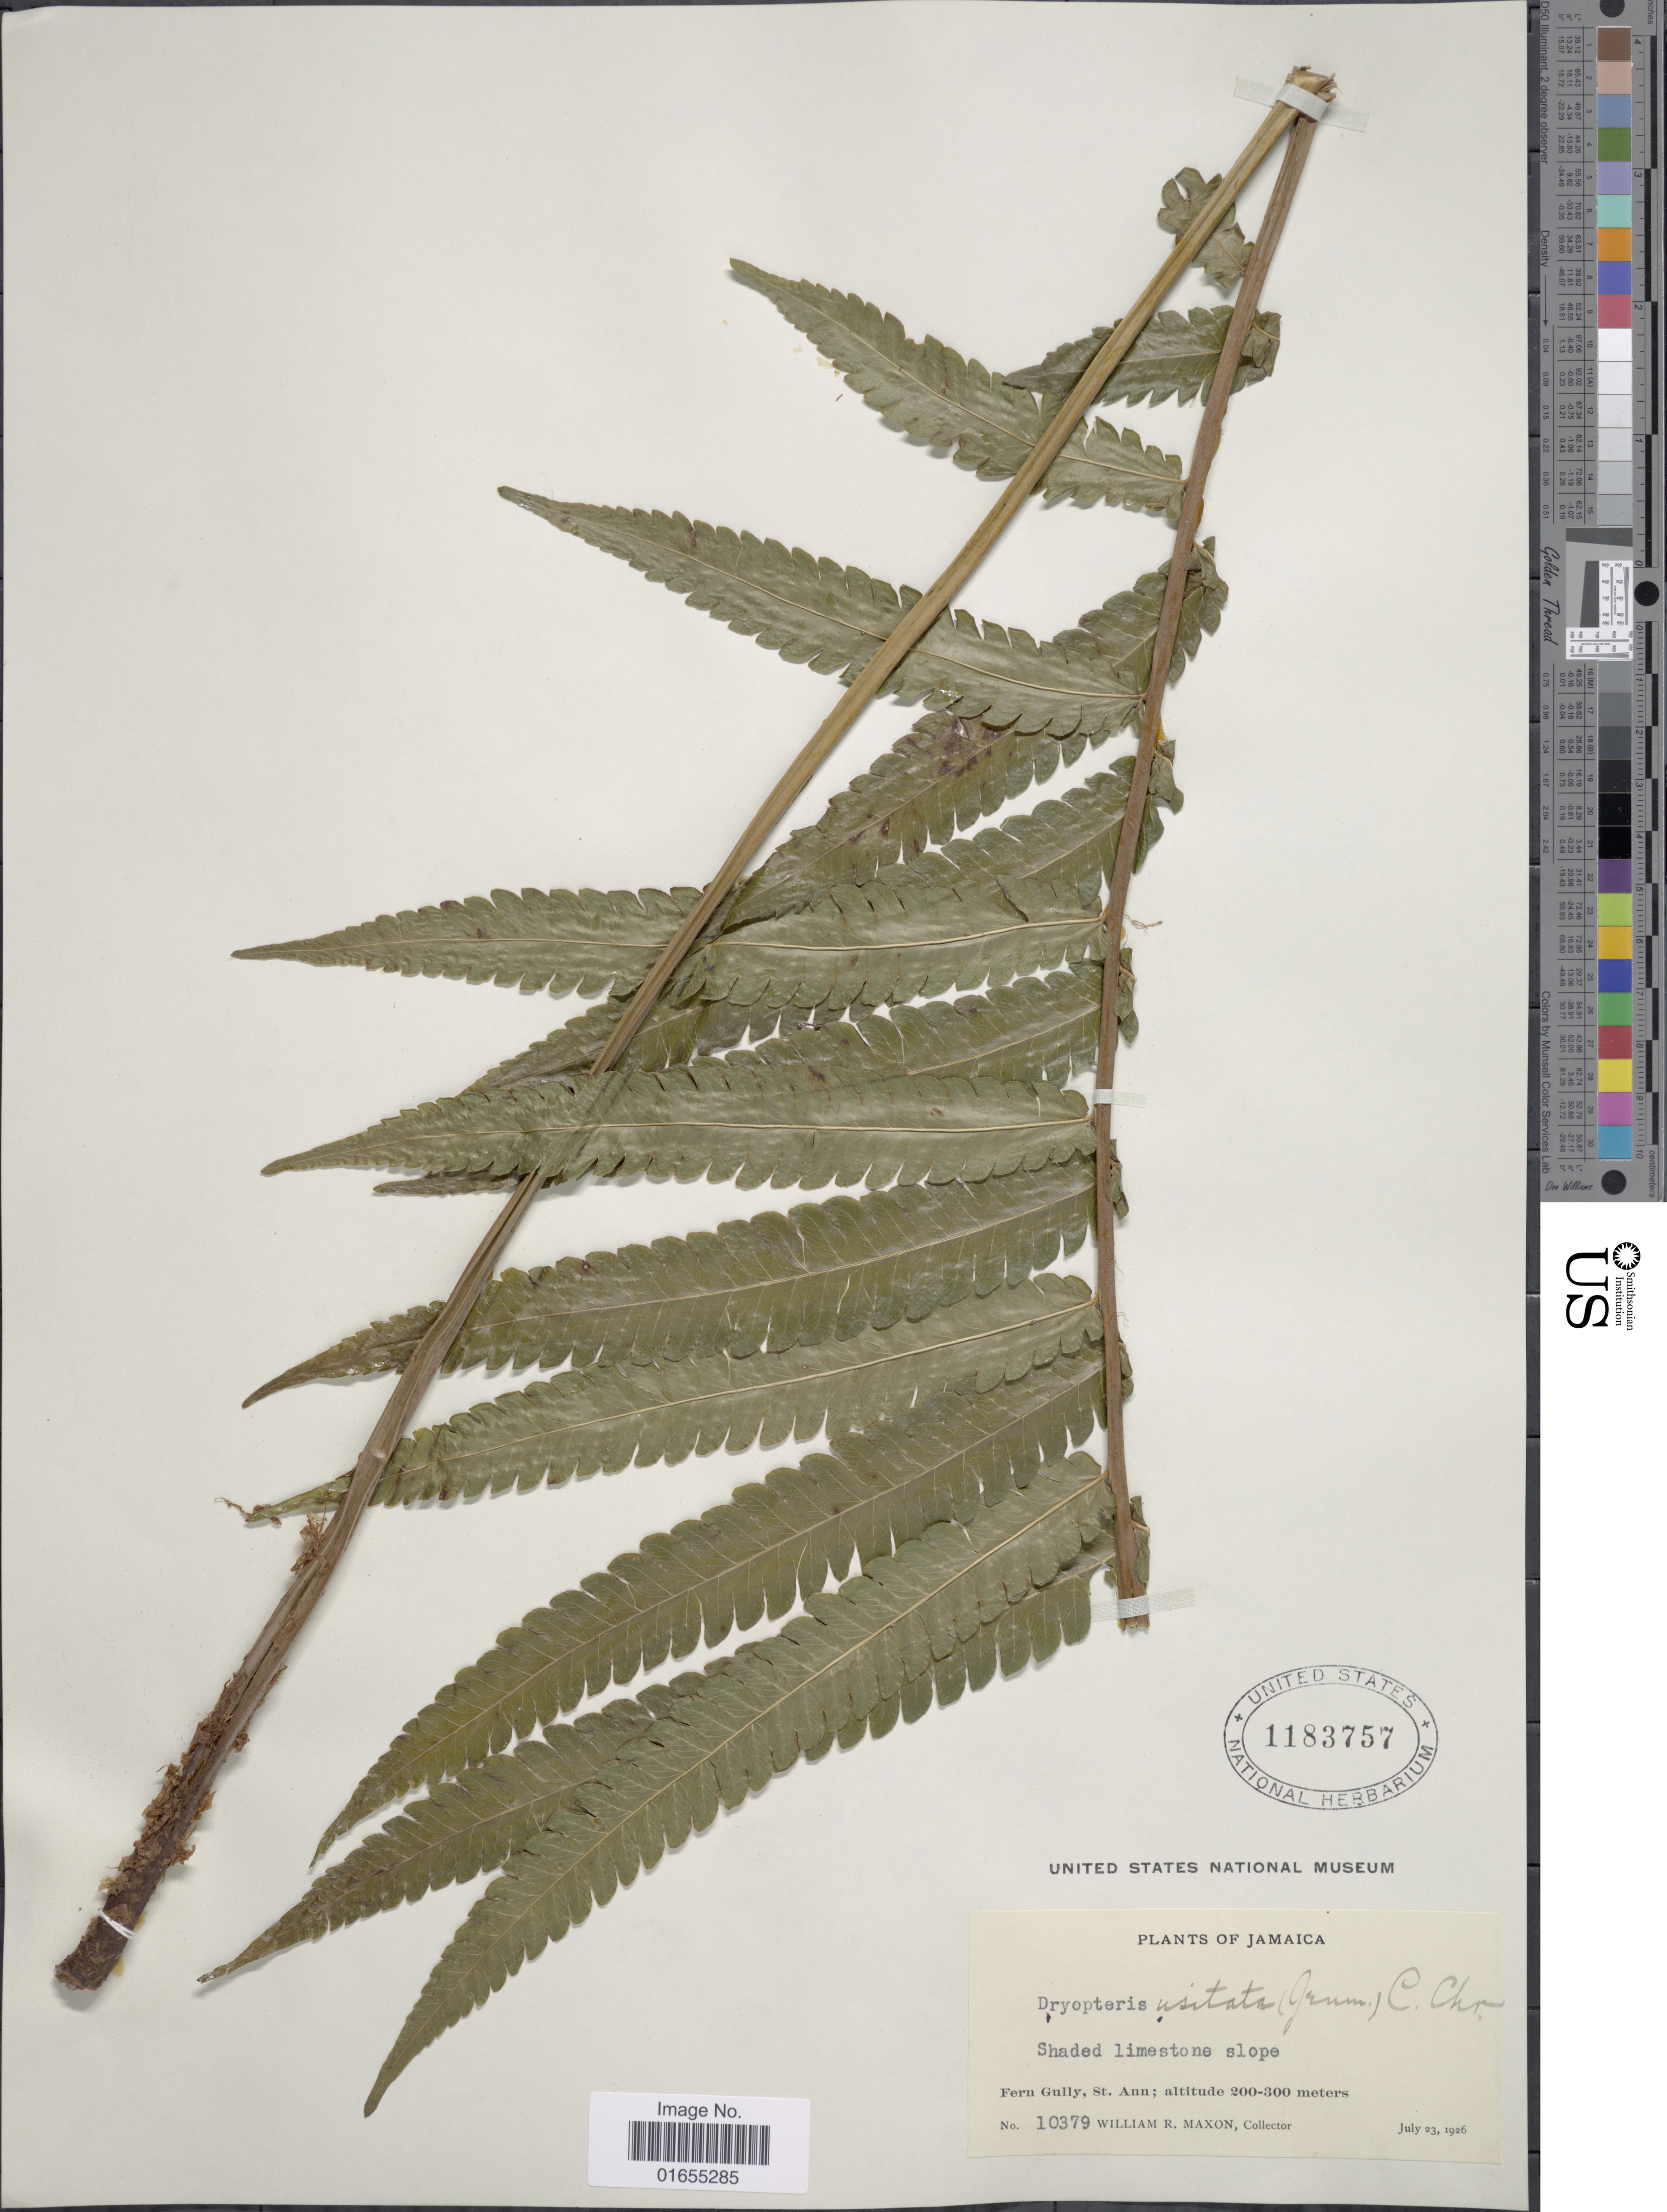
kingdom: Plantae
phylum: Tracheophyta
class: Polypodiopsida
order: Polypodiales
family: Thelypteridaceae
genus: Goniopteris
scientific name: Goniopteris venusta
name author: (Heward) Pic. Serm.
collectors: W. R. Maxon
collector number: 10379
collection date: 1926-07-23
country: Jamaica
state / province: Saint Ann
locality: Shaded limestone slope, Fern Gully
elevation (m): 200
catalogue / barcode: US 1183757